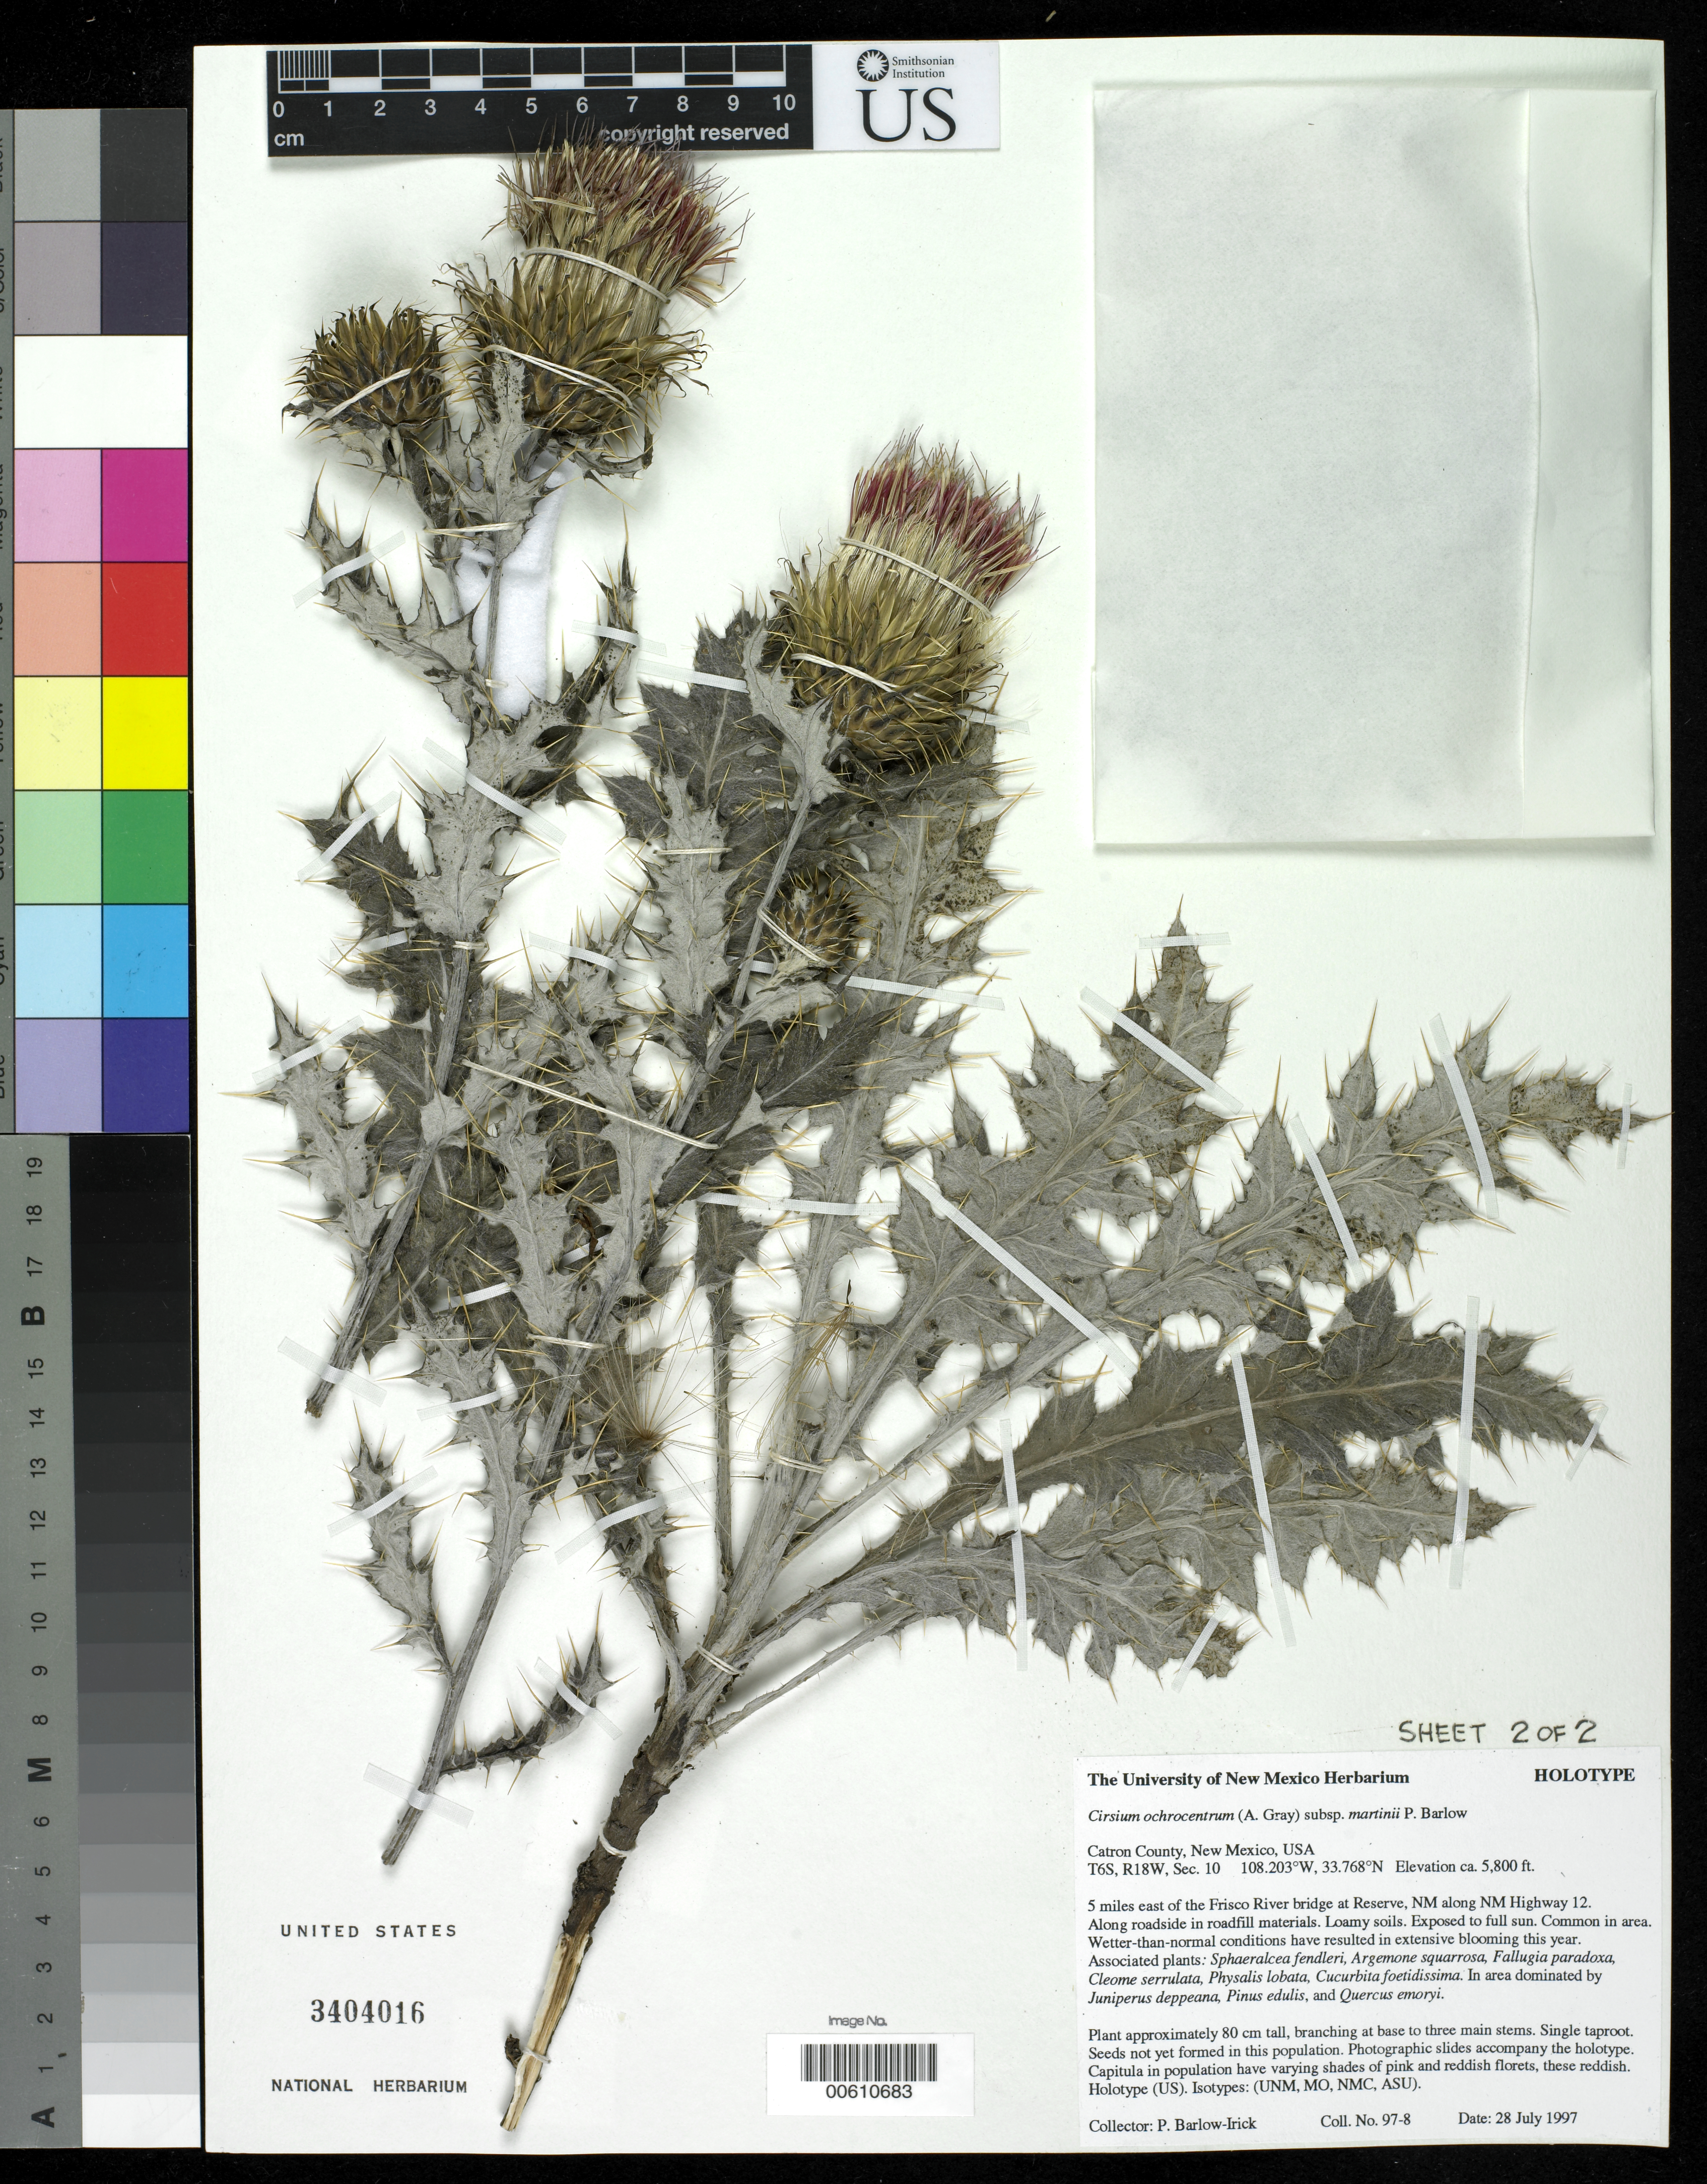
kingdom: Plantae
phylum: Tracheophyta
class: Magnoliopsida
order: Asterales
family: Asteraceae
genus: Cirsium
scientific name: Cirsium ochrocentrum subsp. martinii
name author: Barlow-Irick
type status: Holotype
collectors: P. L. Barlow-Irick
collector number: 97-8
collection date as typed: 28 Jul 1997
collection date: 1997-07-28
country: United States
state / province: New Mexico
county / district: Catron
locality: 5 mi E of the Frisco River bridge at Reserve, N.M. along NM hwy 12. T6S, R18W, Sec. 10.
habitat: Along roadside in roadfill materials. Loamy soils. Exposed to full sun.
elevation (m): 1768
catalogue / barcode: US 3404016